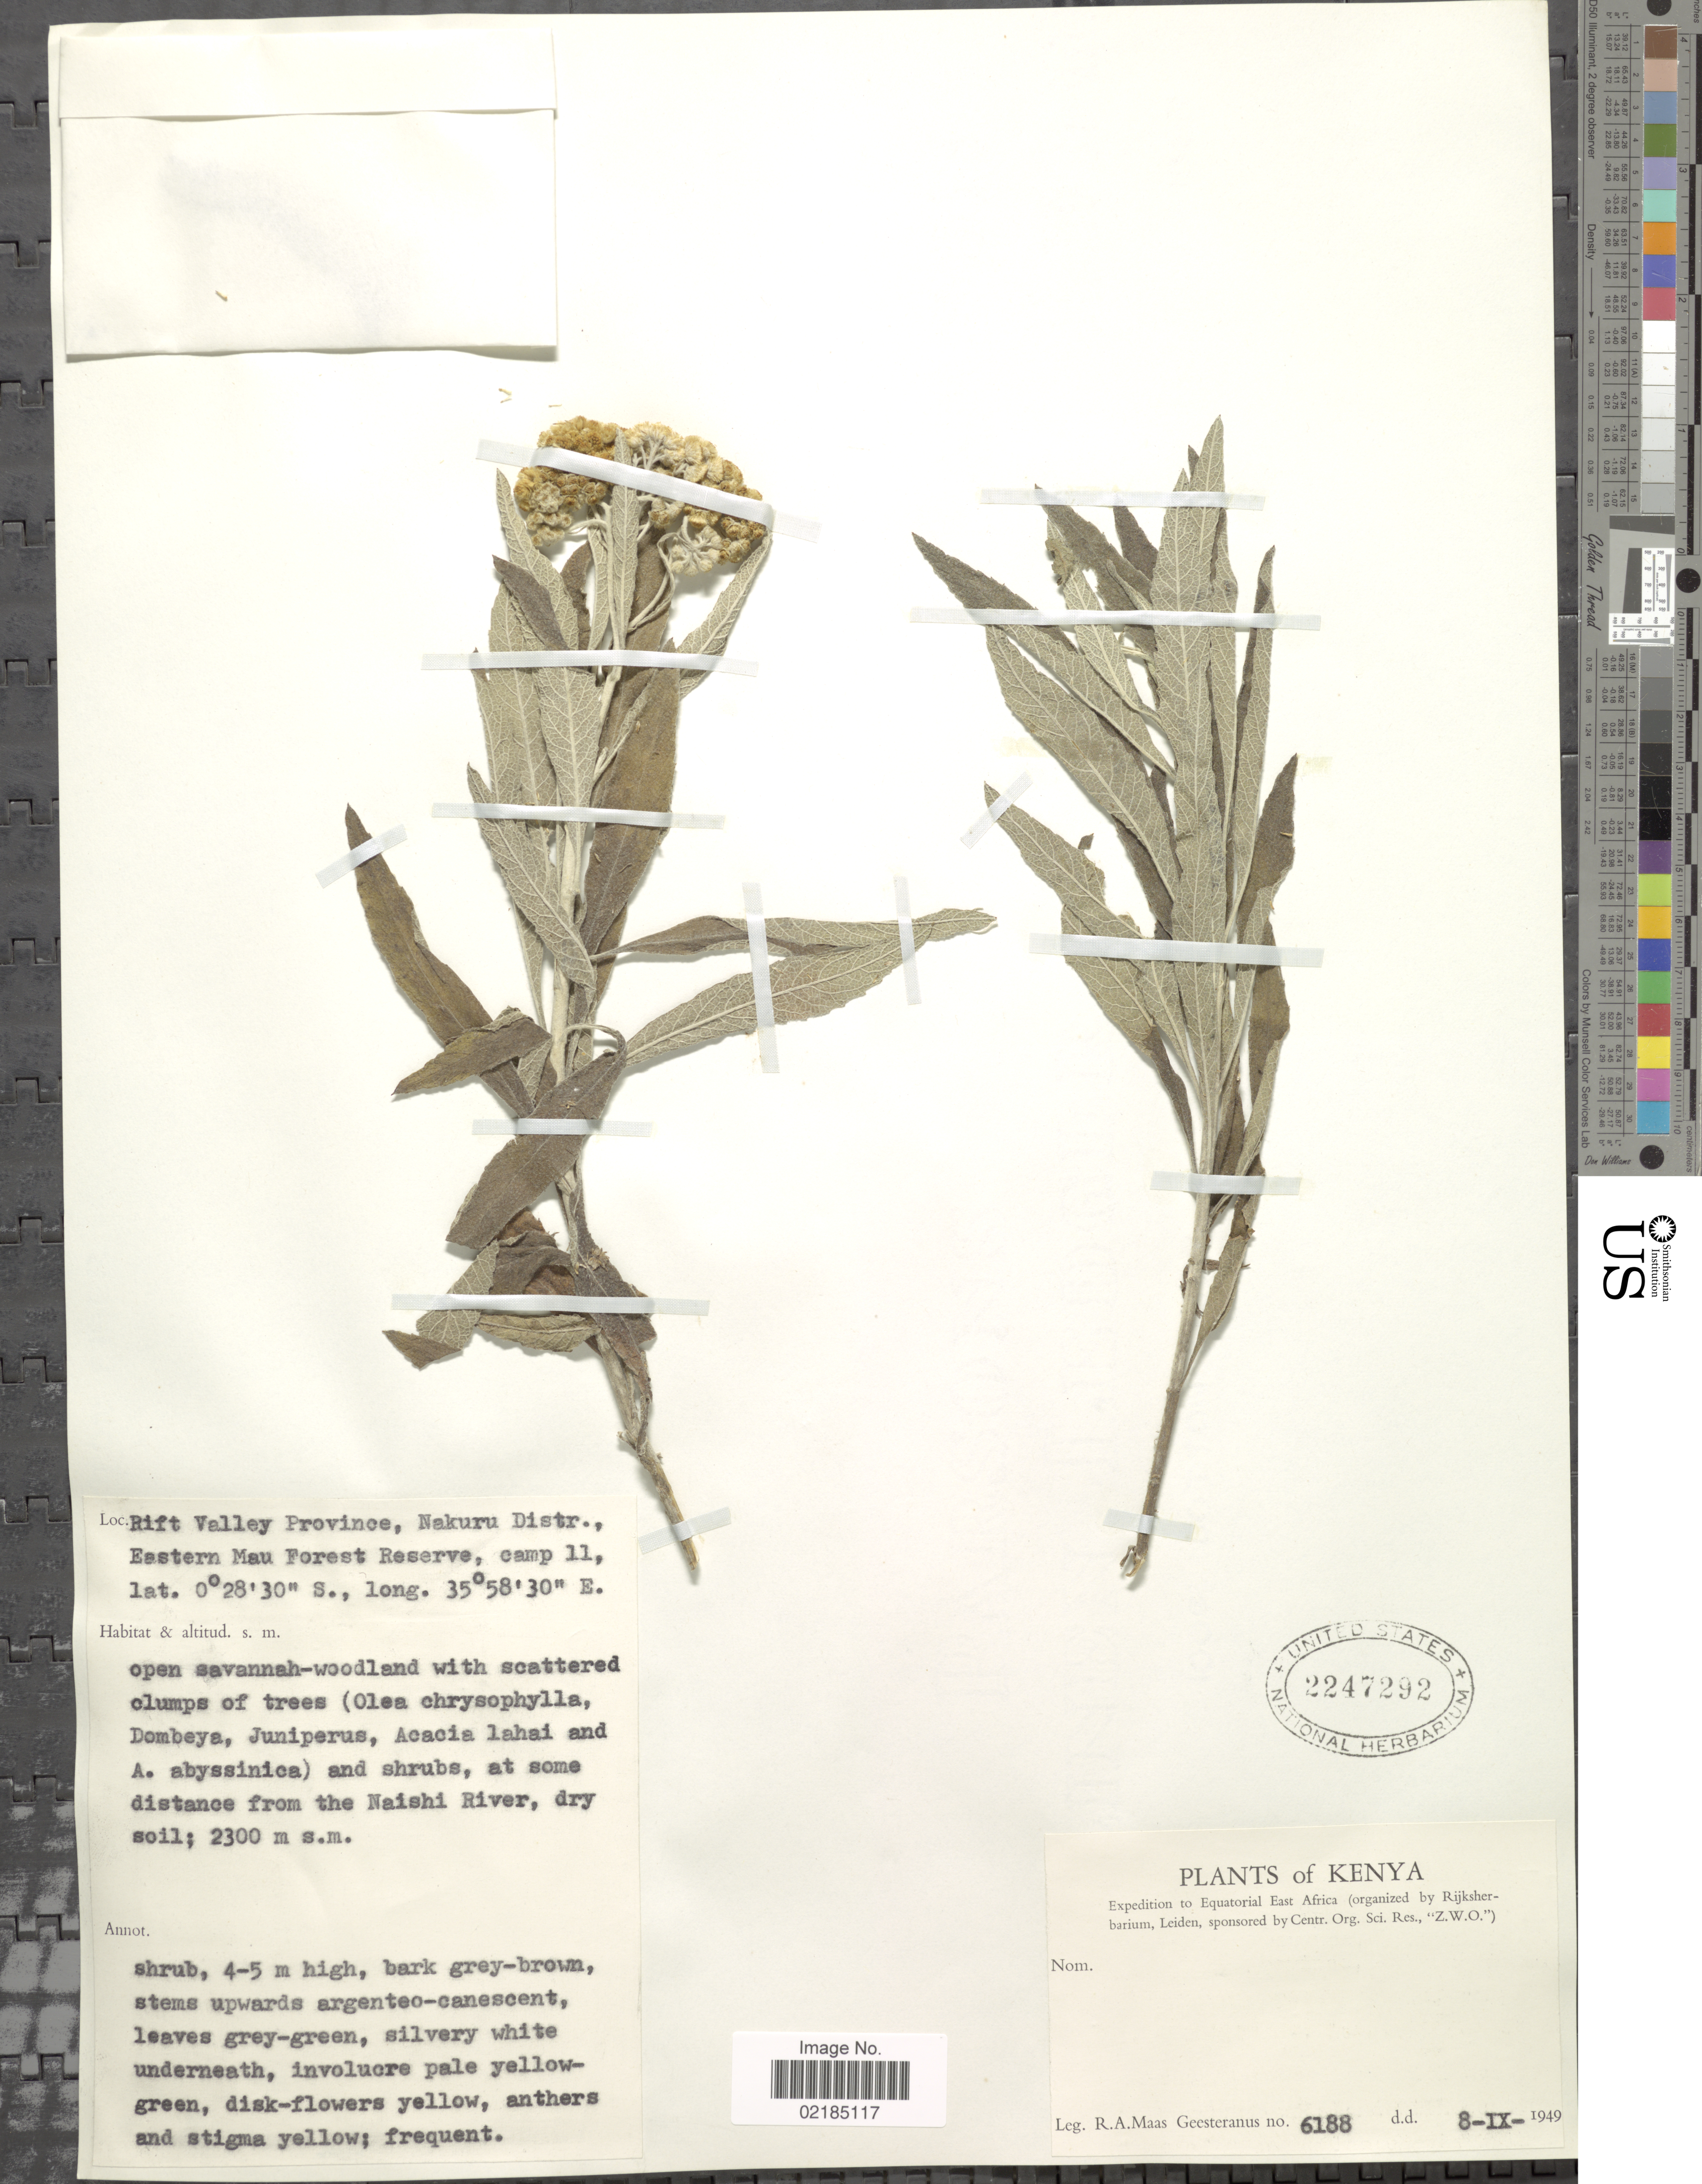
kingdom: Plantae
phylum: Tracheophyta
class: Magnoliopsida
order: Asterales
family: Asteraceae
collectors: R. A. Maas Geesteranus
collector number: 6188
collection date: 1949-09-08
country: Kenya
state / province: Nakuru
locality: Rift Valley Province, Nakuru Distr., Eastern Mau Forest Reserve, camp 11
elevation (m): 2300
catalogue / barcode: US 2247292